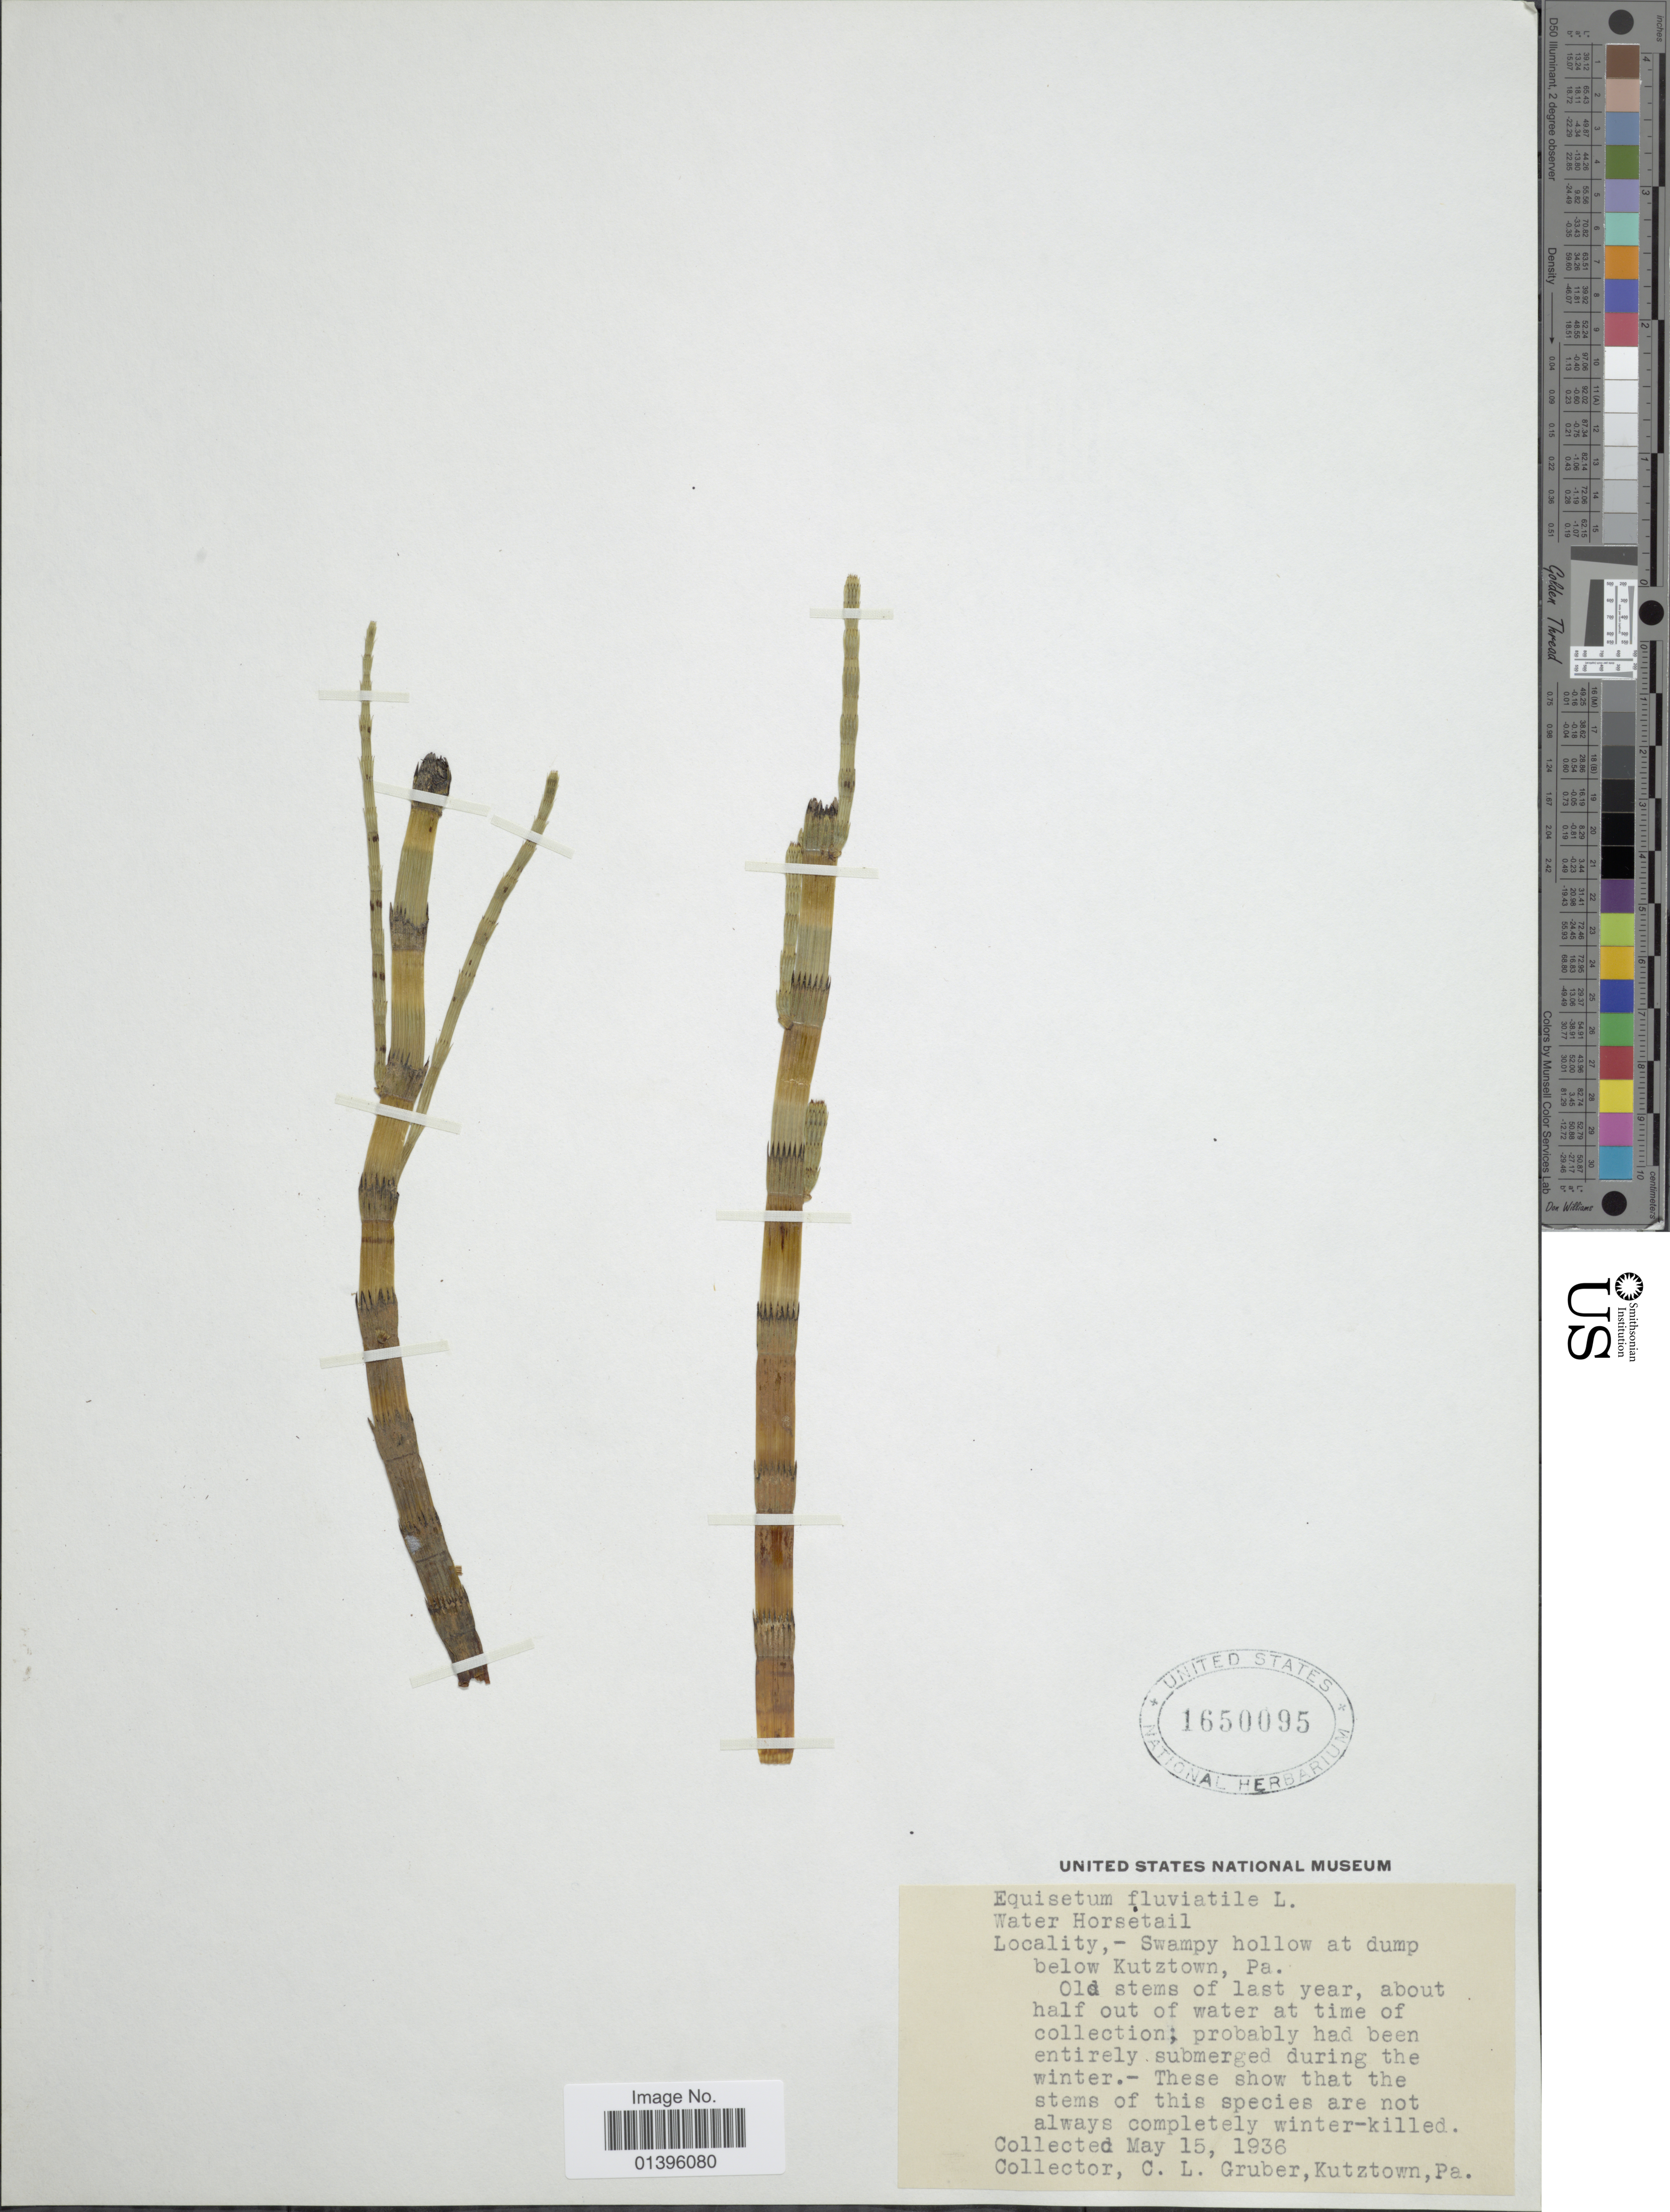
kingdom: Plantae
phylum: Tracheophyta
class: Polypodiopsida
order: Equisetales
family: Equisetaceae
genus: Equisetum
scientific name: Equisetum fluviatile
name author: L.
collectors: C. Gruber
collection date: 1936-05-15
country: United States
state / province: Pennsylvania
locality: Swampy hollow at dump below Kutztown, Pa.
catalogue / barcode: US 1650095